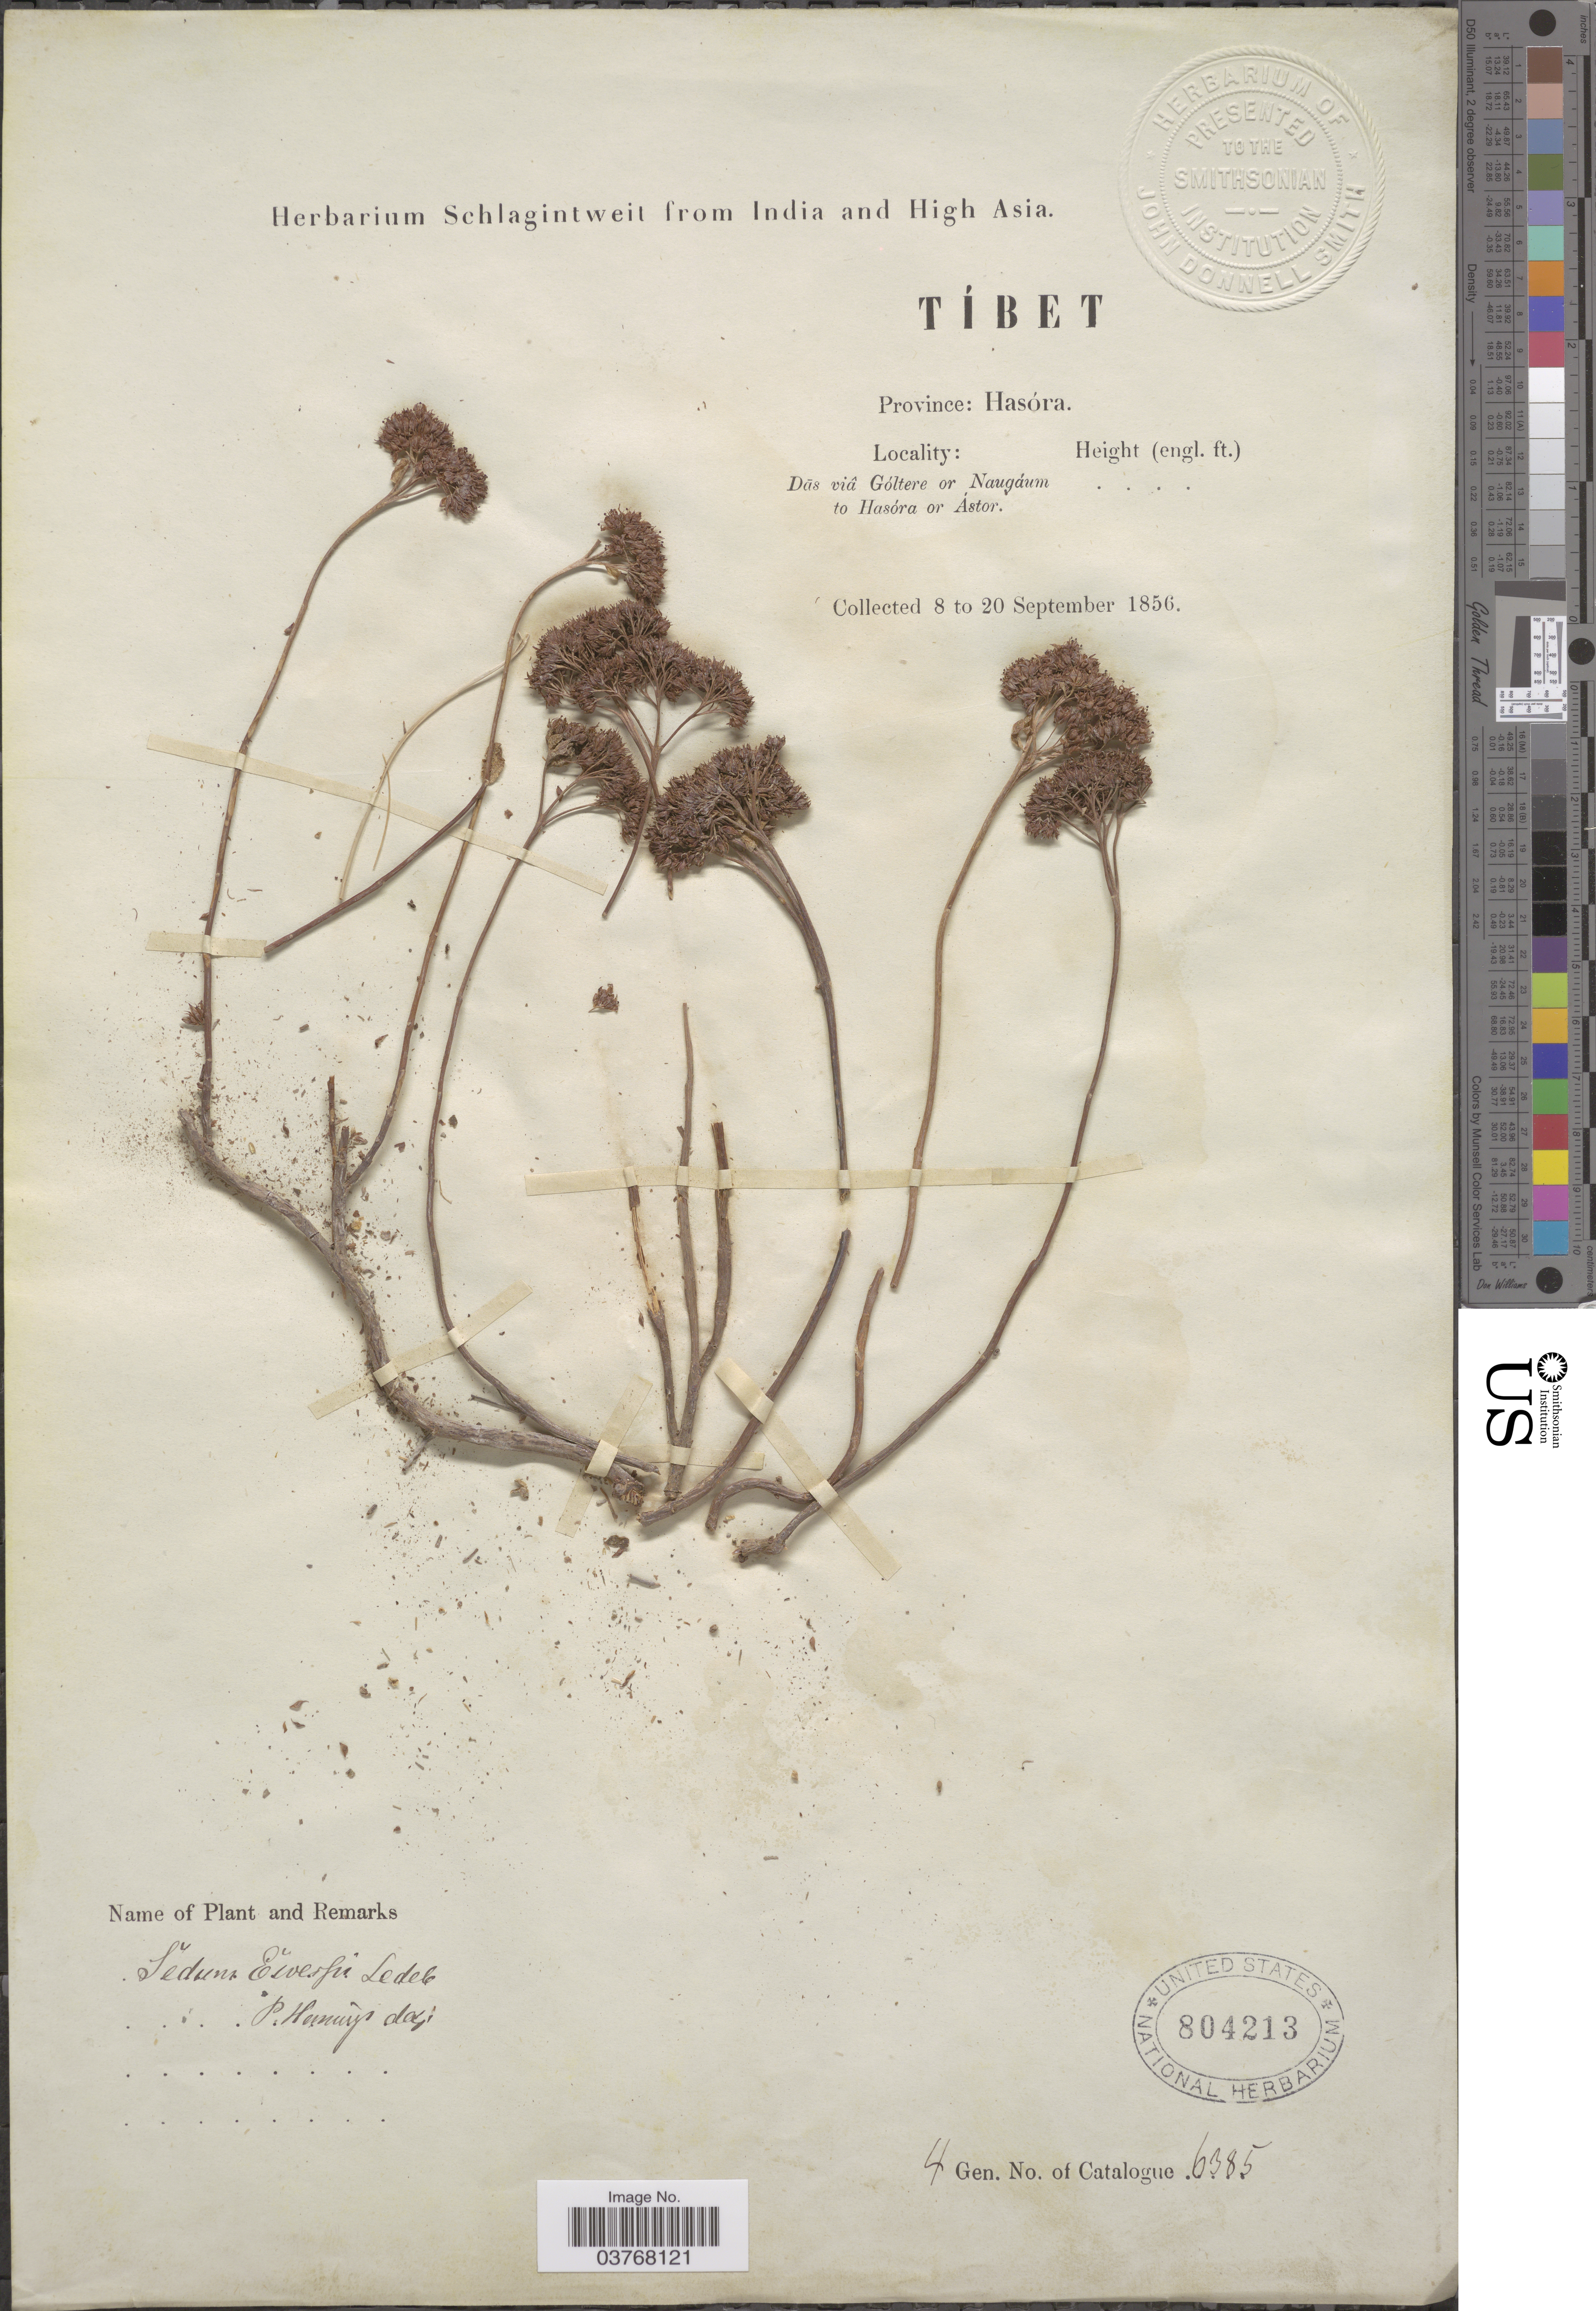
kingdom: Plantae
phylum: Tracheophyta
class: Magnoliopsida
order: Saxifragales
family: Crassulaceae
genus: Hylotelephium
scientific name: Hylotelephium ewersii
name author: (Ledeb.) H. Ohba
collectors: ex herb. Schlagintweit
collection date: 1856-09-08/1856-09-20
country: China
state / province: Xizang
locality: Tíbet. Province: Hasóra. Dās viâ Góltere or Naugáum to Hasóra or Ástor.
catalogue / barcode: US 804213